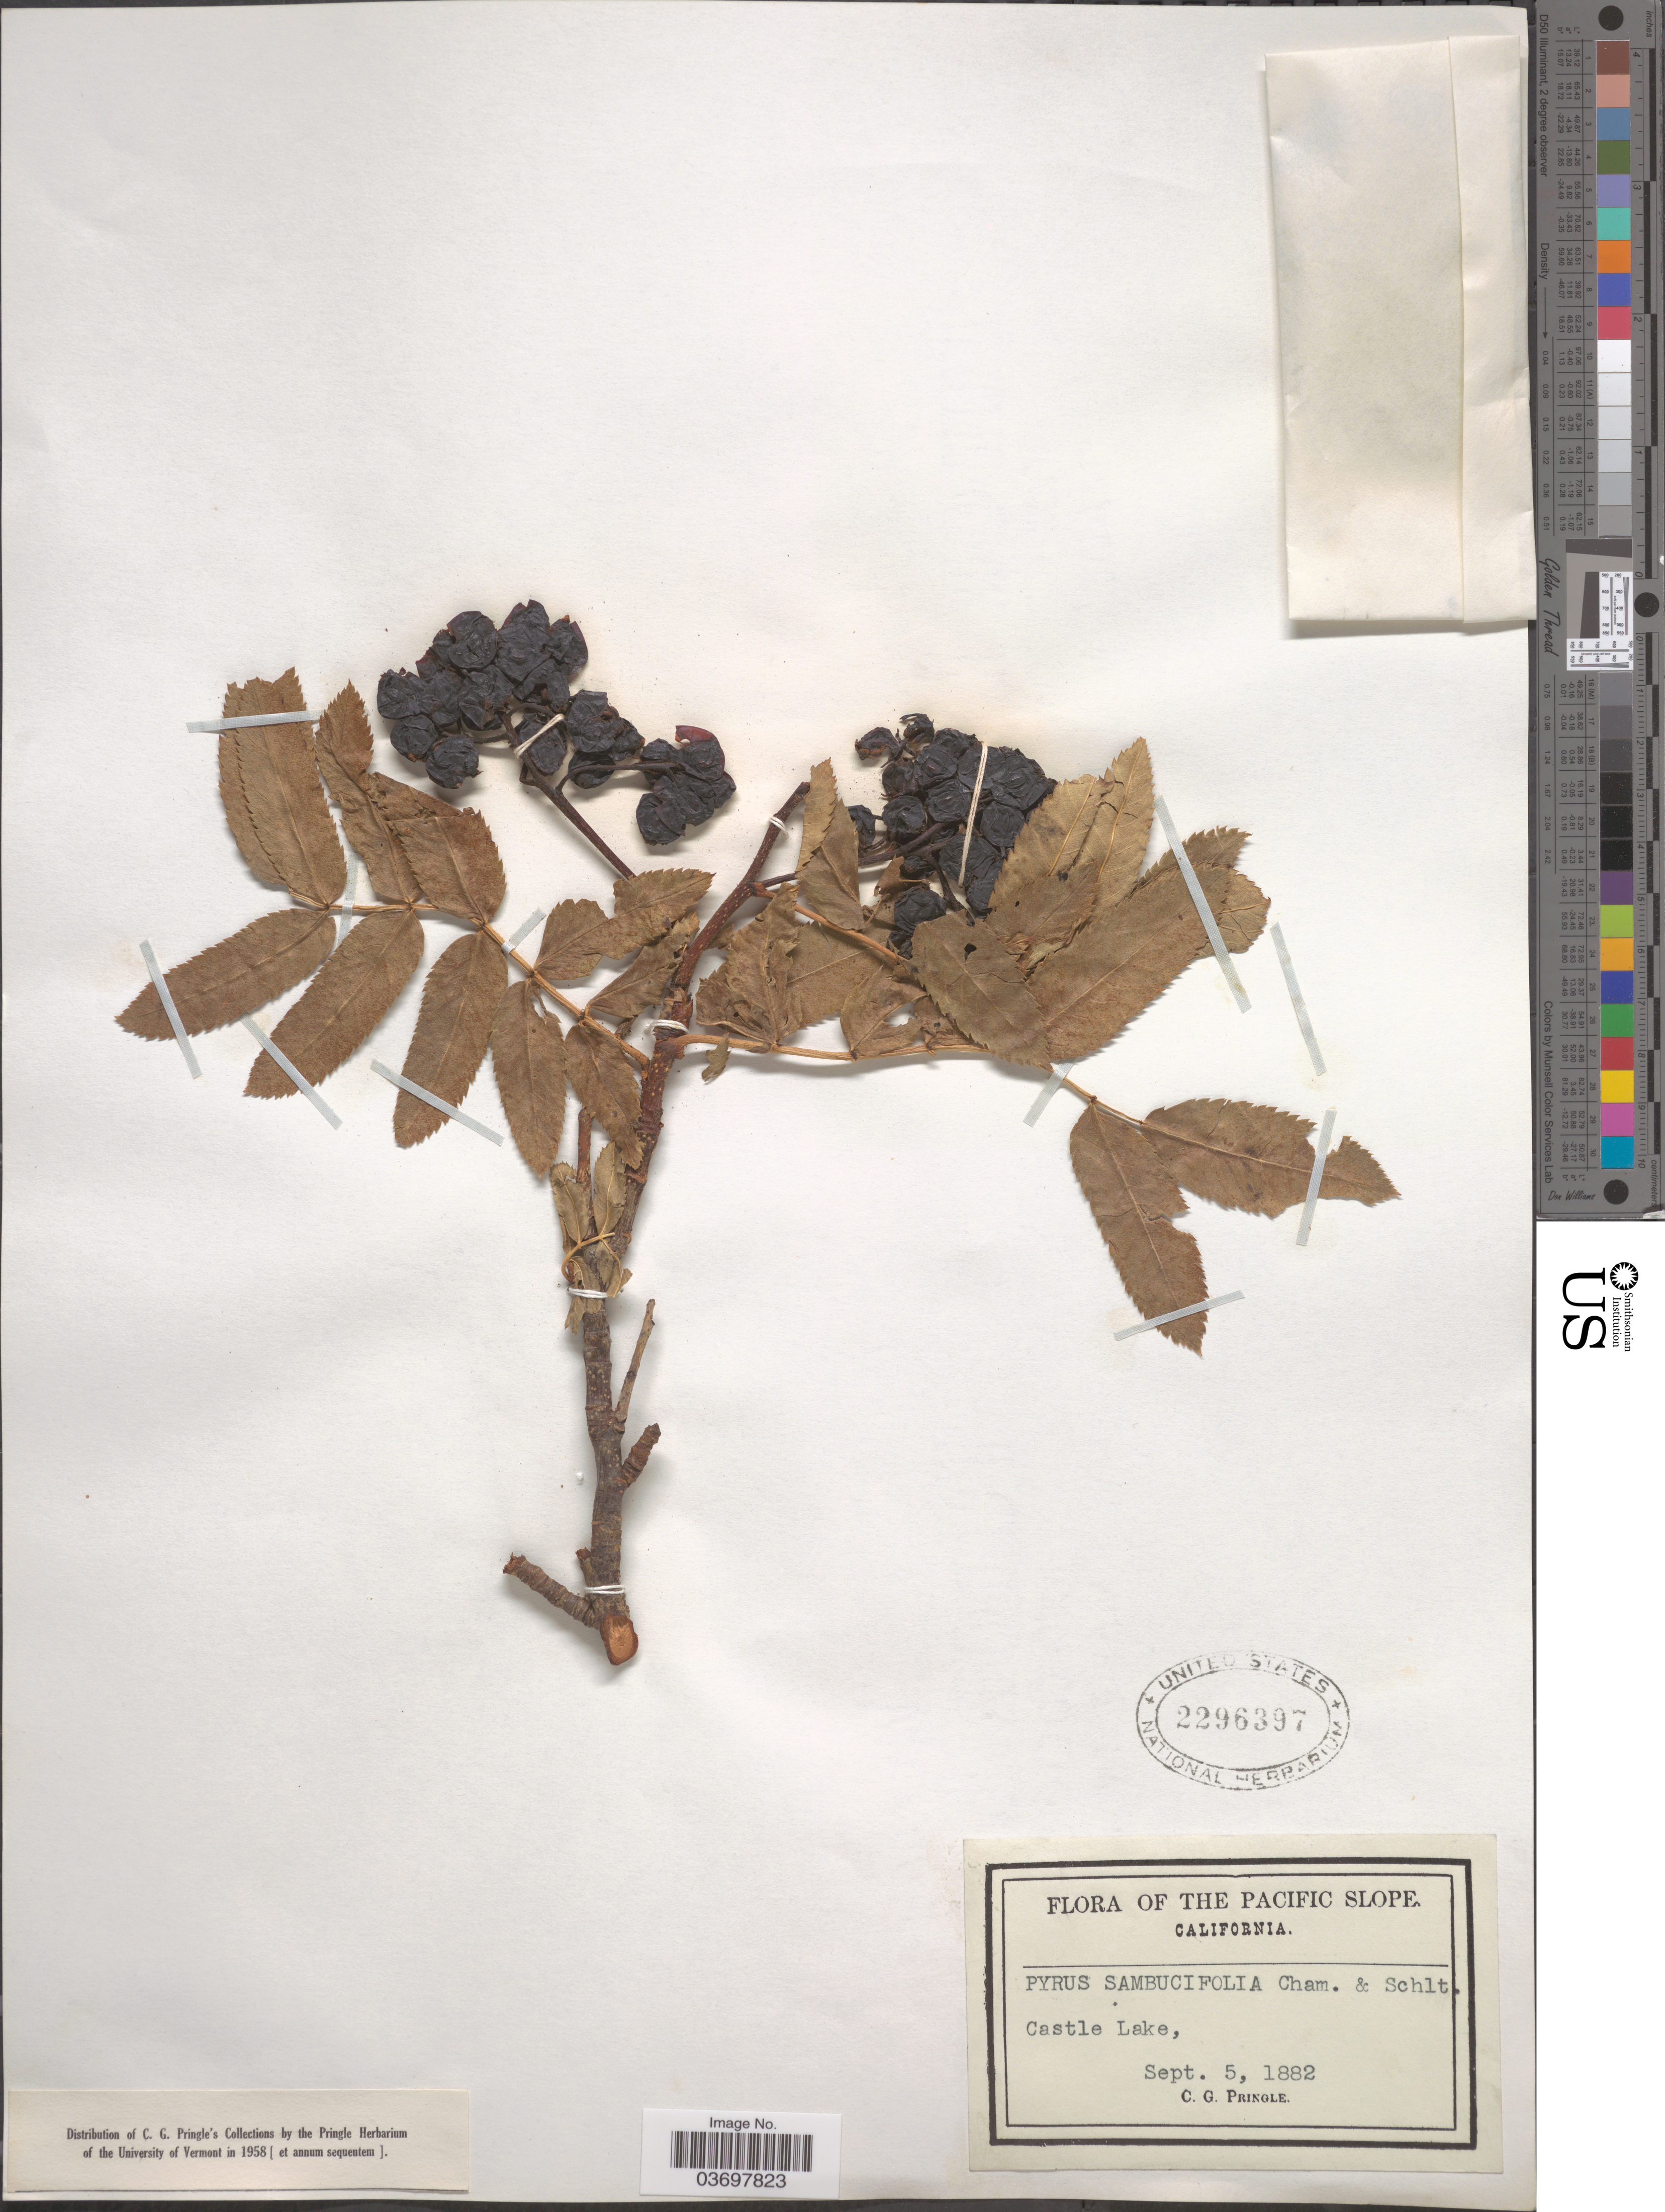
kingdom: Plantae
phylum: Tracheophyta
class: Magnoliopsida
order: Rosales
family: Rosaceae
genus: Sorbus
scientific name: Sorbus sitchensis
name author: M. Roem.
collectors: C. G. Pringle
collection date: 1882-09-05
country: United States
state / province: California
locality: Pacific Slope. Castle Lake.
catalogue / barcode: US 2296397